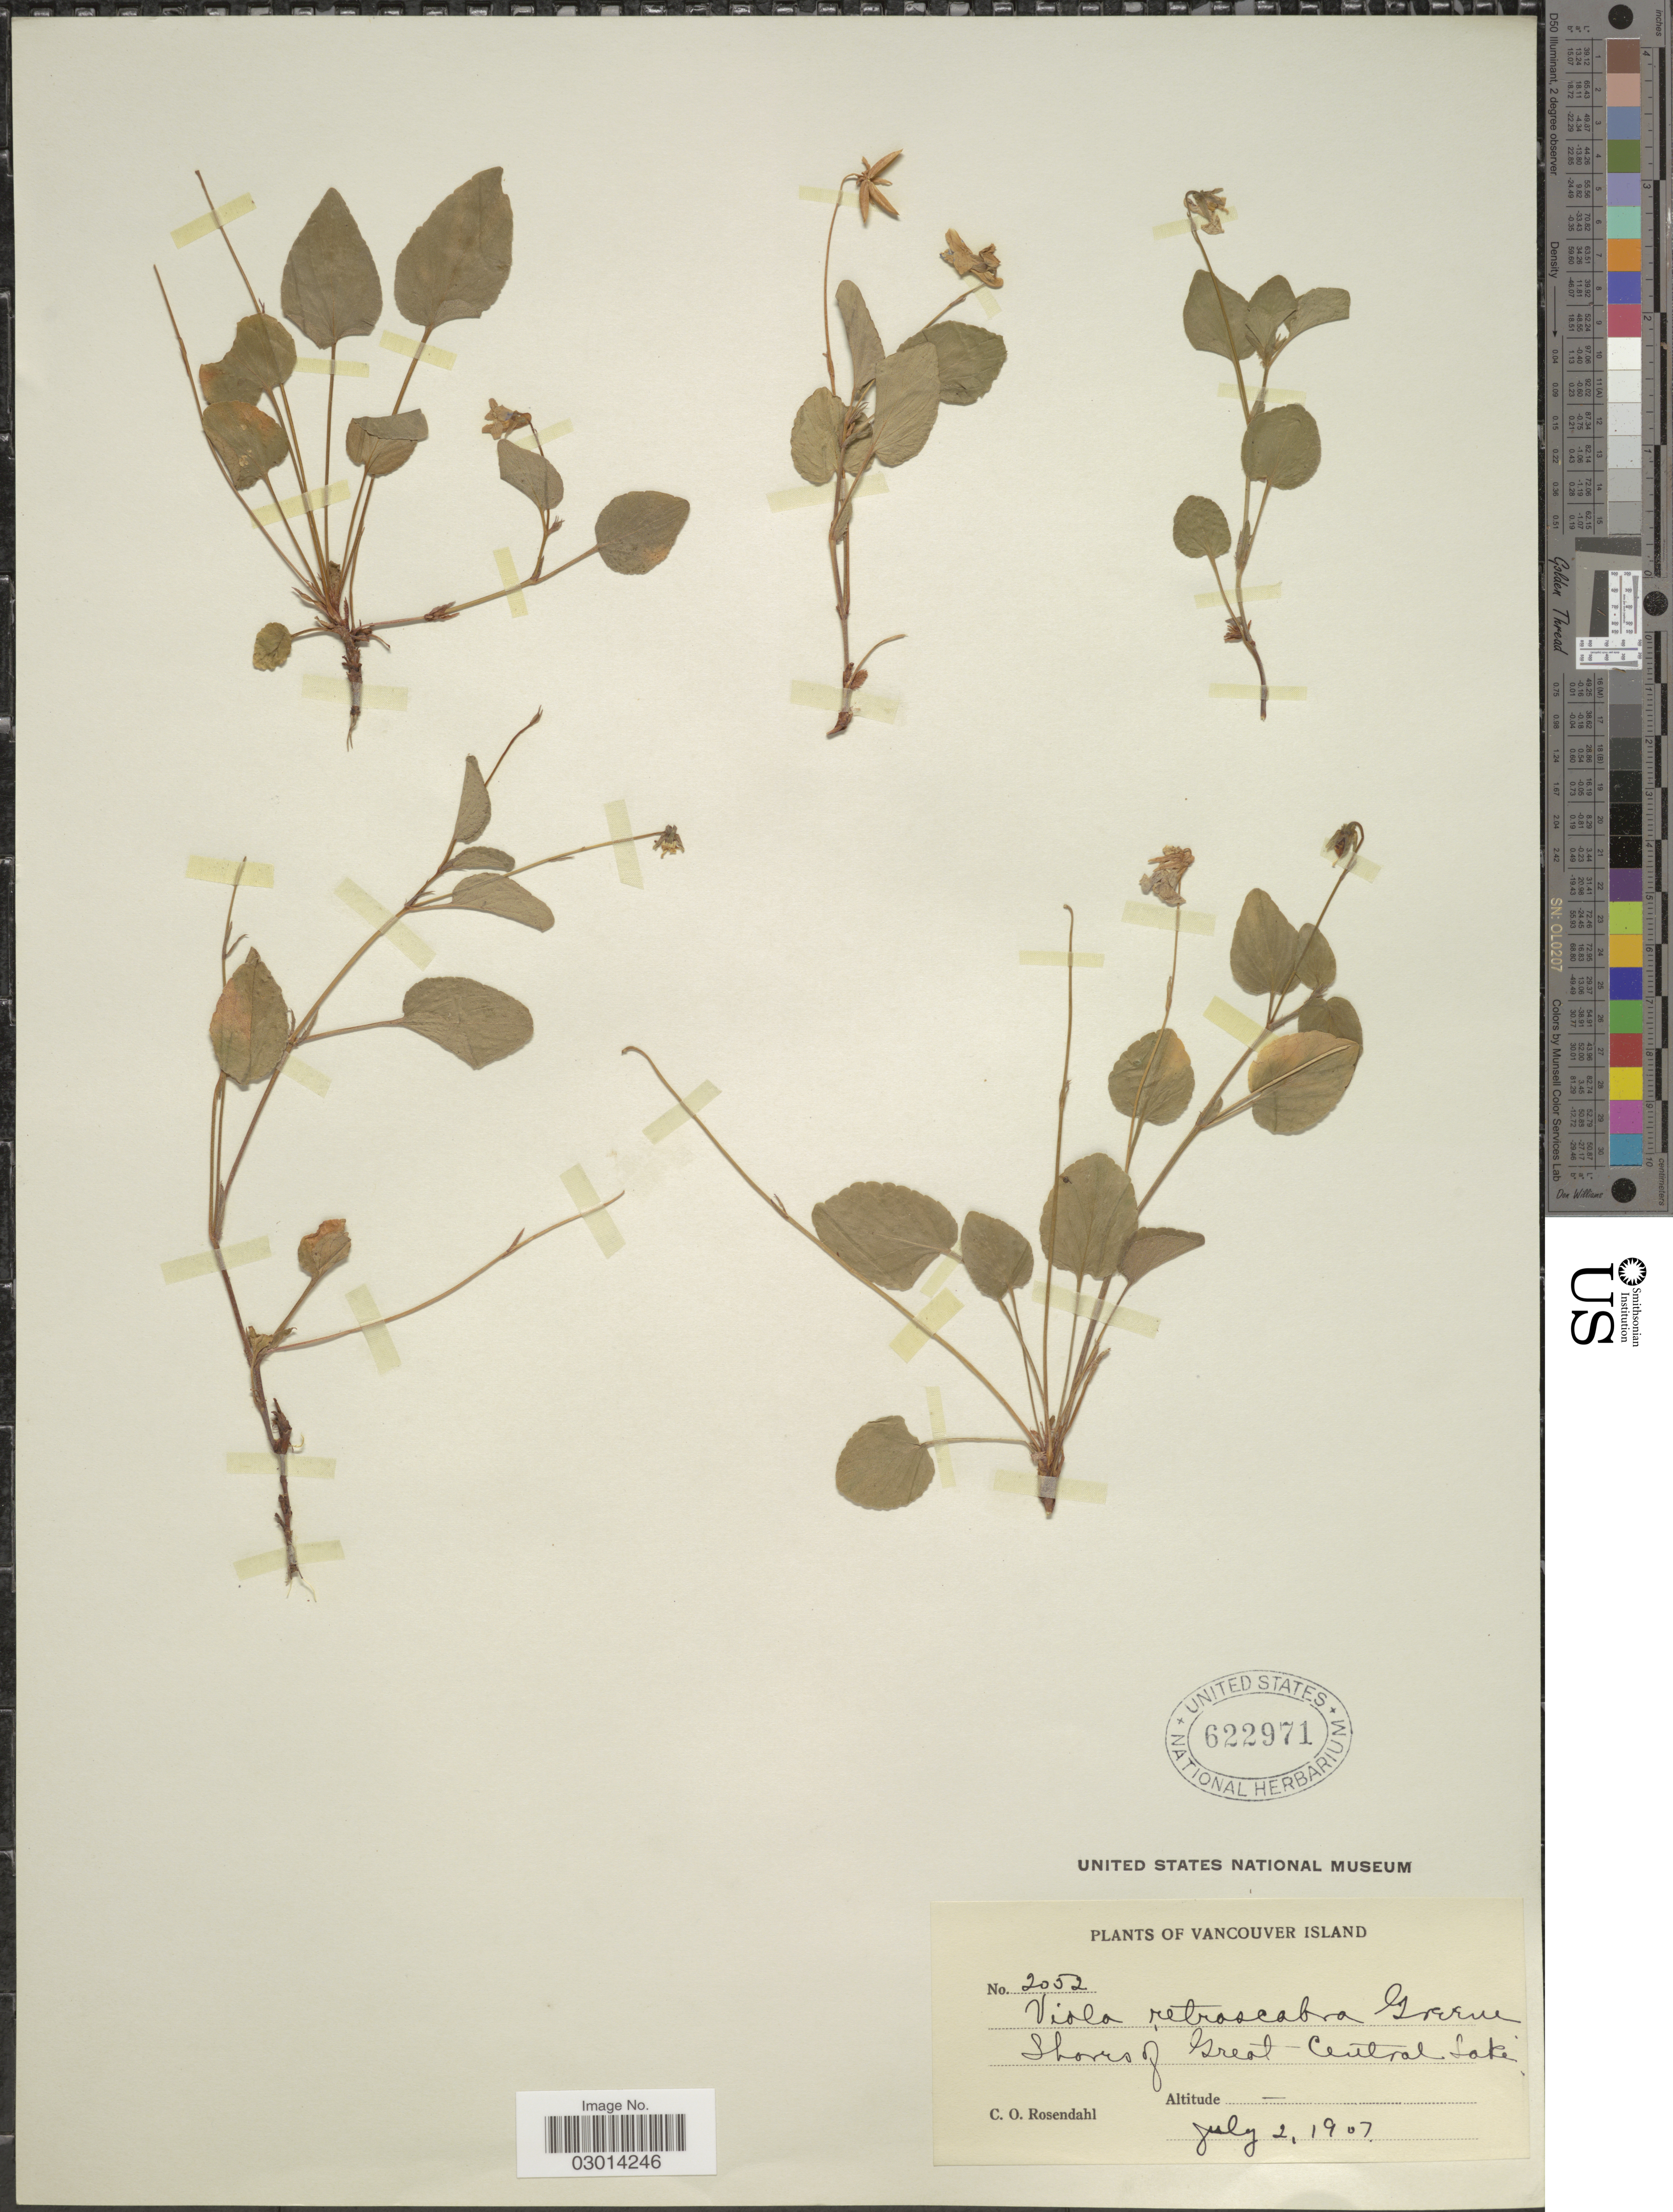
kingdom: Plantae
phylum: Tracheophyta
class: Magnoliopsida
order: Malpighiales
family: Violaceae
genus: Viola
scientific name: Viola retroscabra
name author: Greene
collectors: C. O. Rosendahl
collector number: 2052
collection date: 1907-07-02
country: Canada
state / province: British Columbia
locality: Vancouver Island. Shores of Great Central Lake.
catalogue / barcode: US 622971